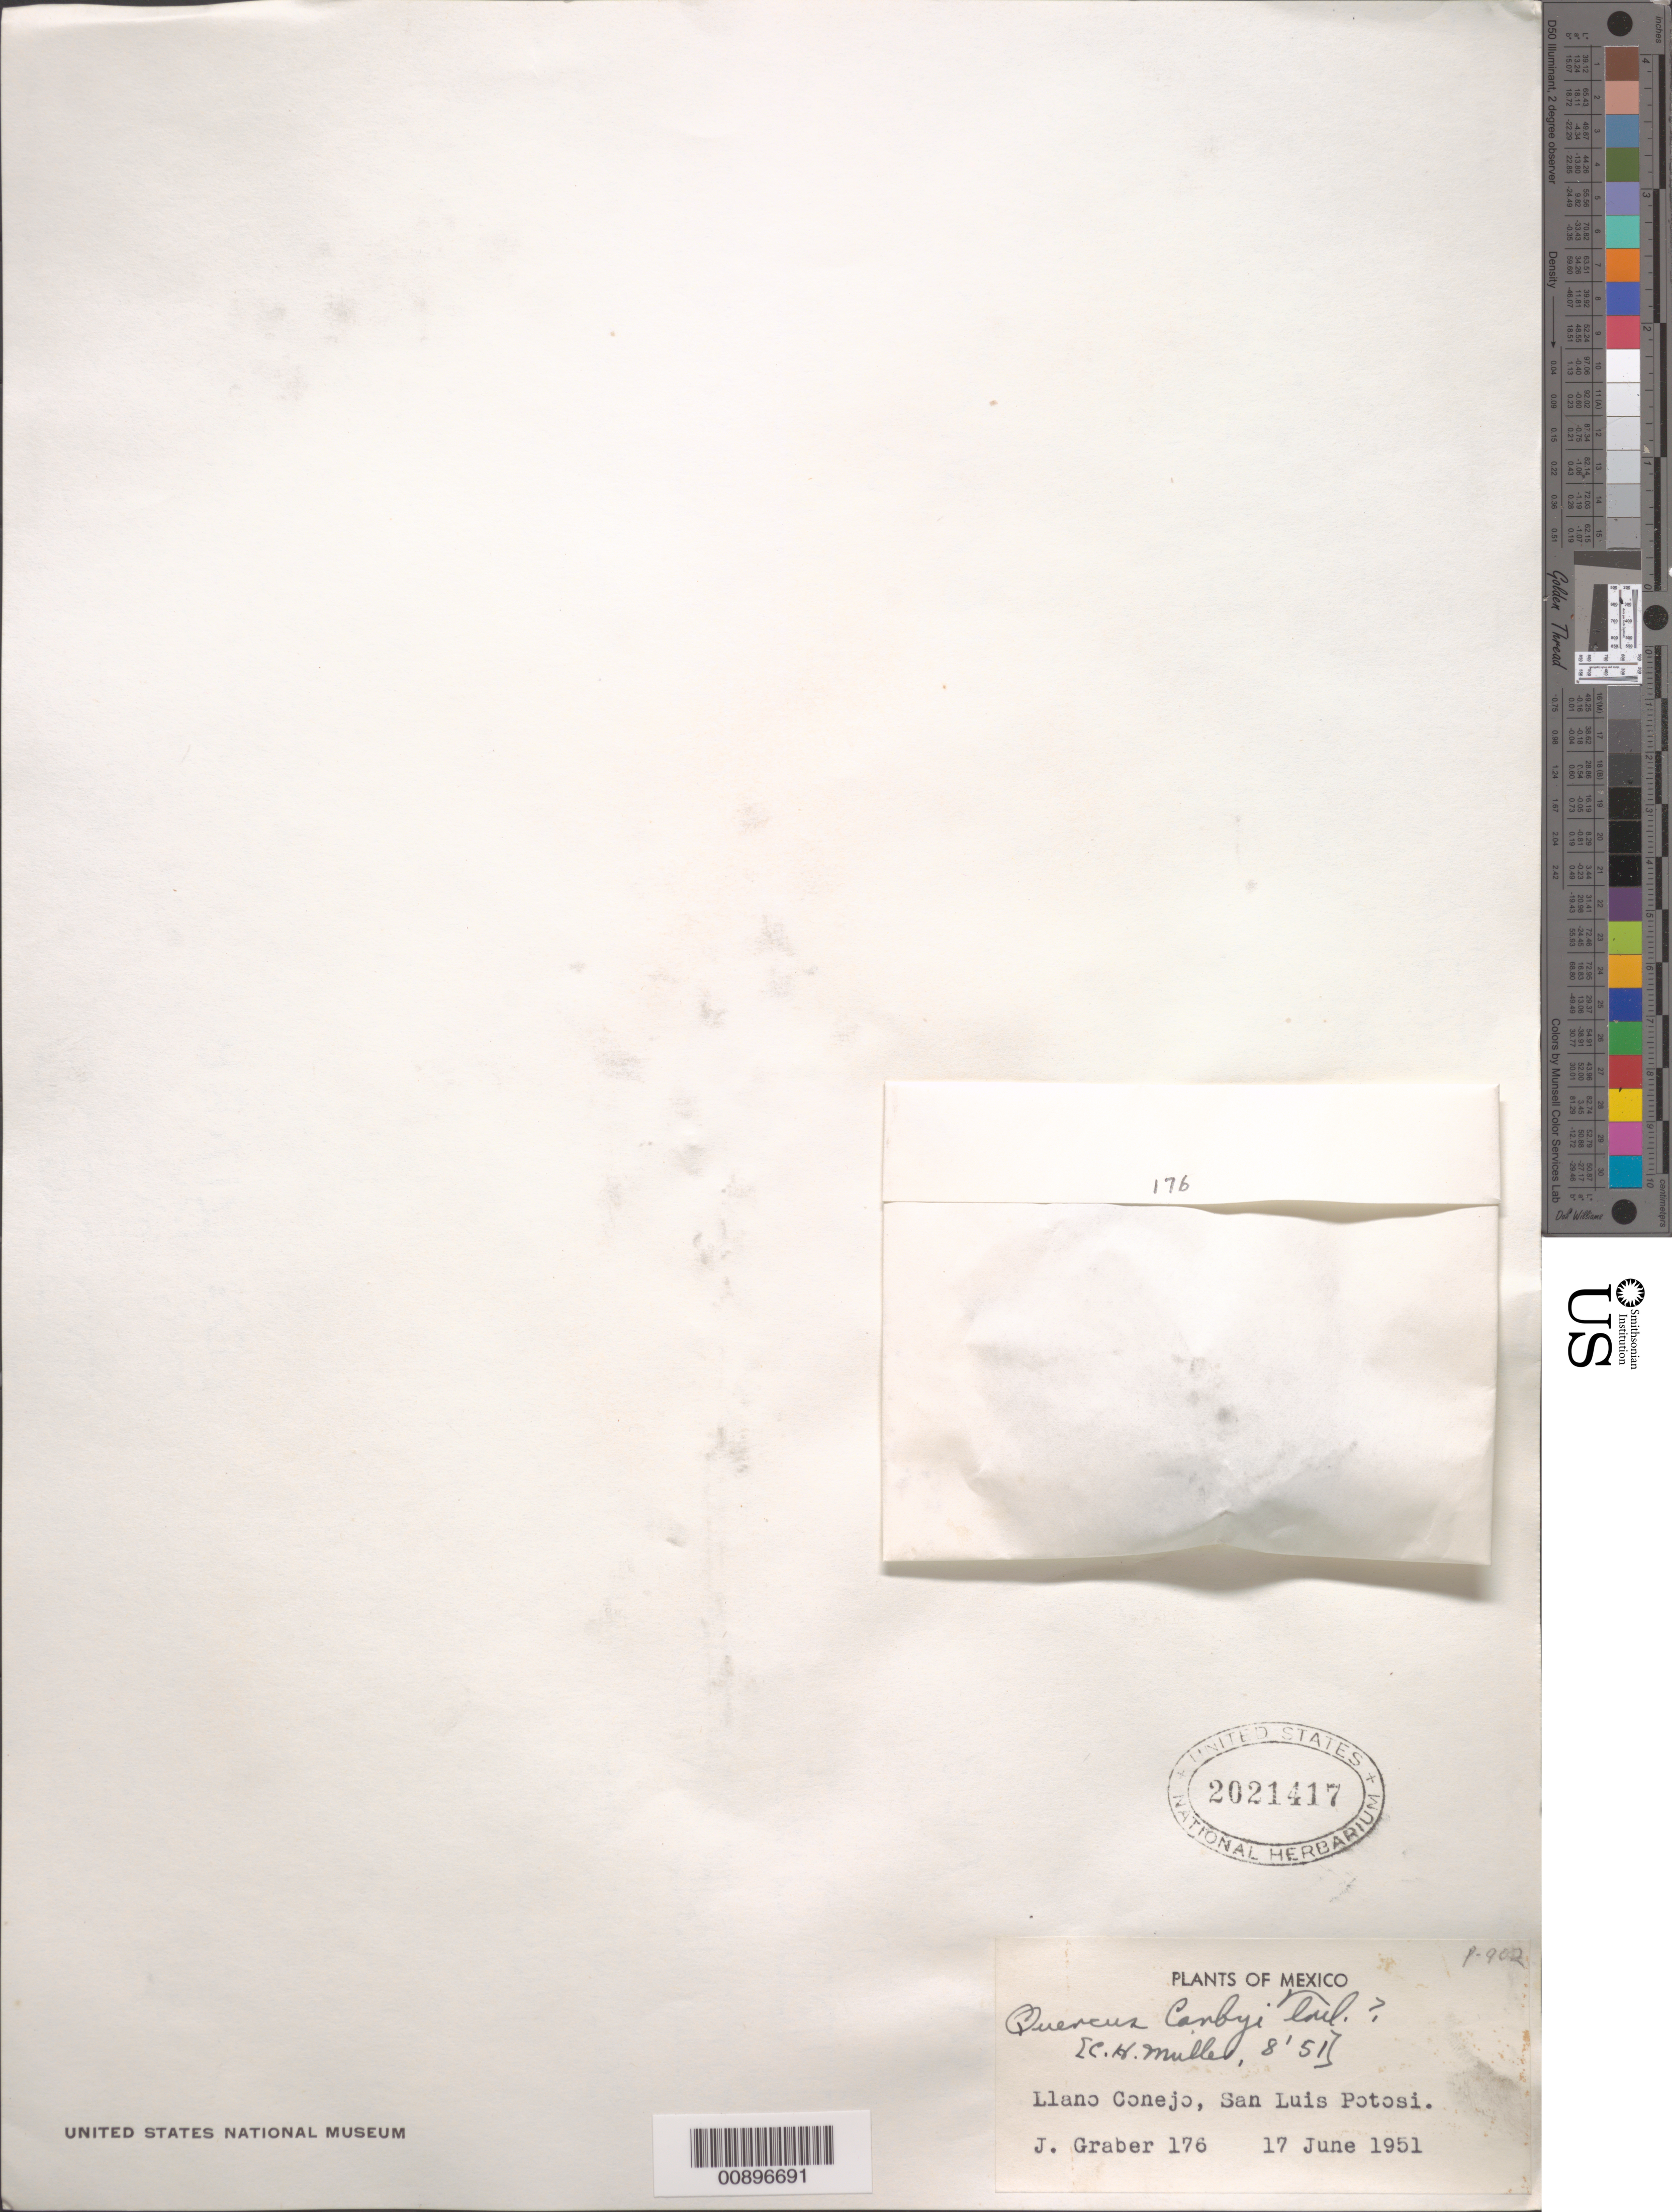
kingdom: Plantae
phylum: Tracheophyta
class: Magnoliopsida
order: Fagales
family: Fagaceae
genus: Quercus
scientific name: Quercus canbyi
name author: Trel.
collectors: J. Graber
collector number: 176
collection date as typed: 17 Jun 1951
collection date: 1951-06-17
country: Mexico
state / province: San Luis Potosí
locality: Llano Conejo, San Luis Potosí.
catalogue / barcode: US 2021417